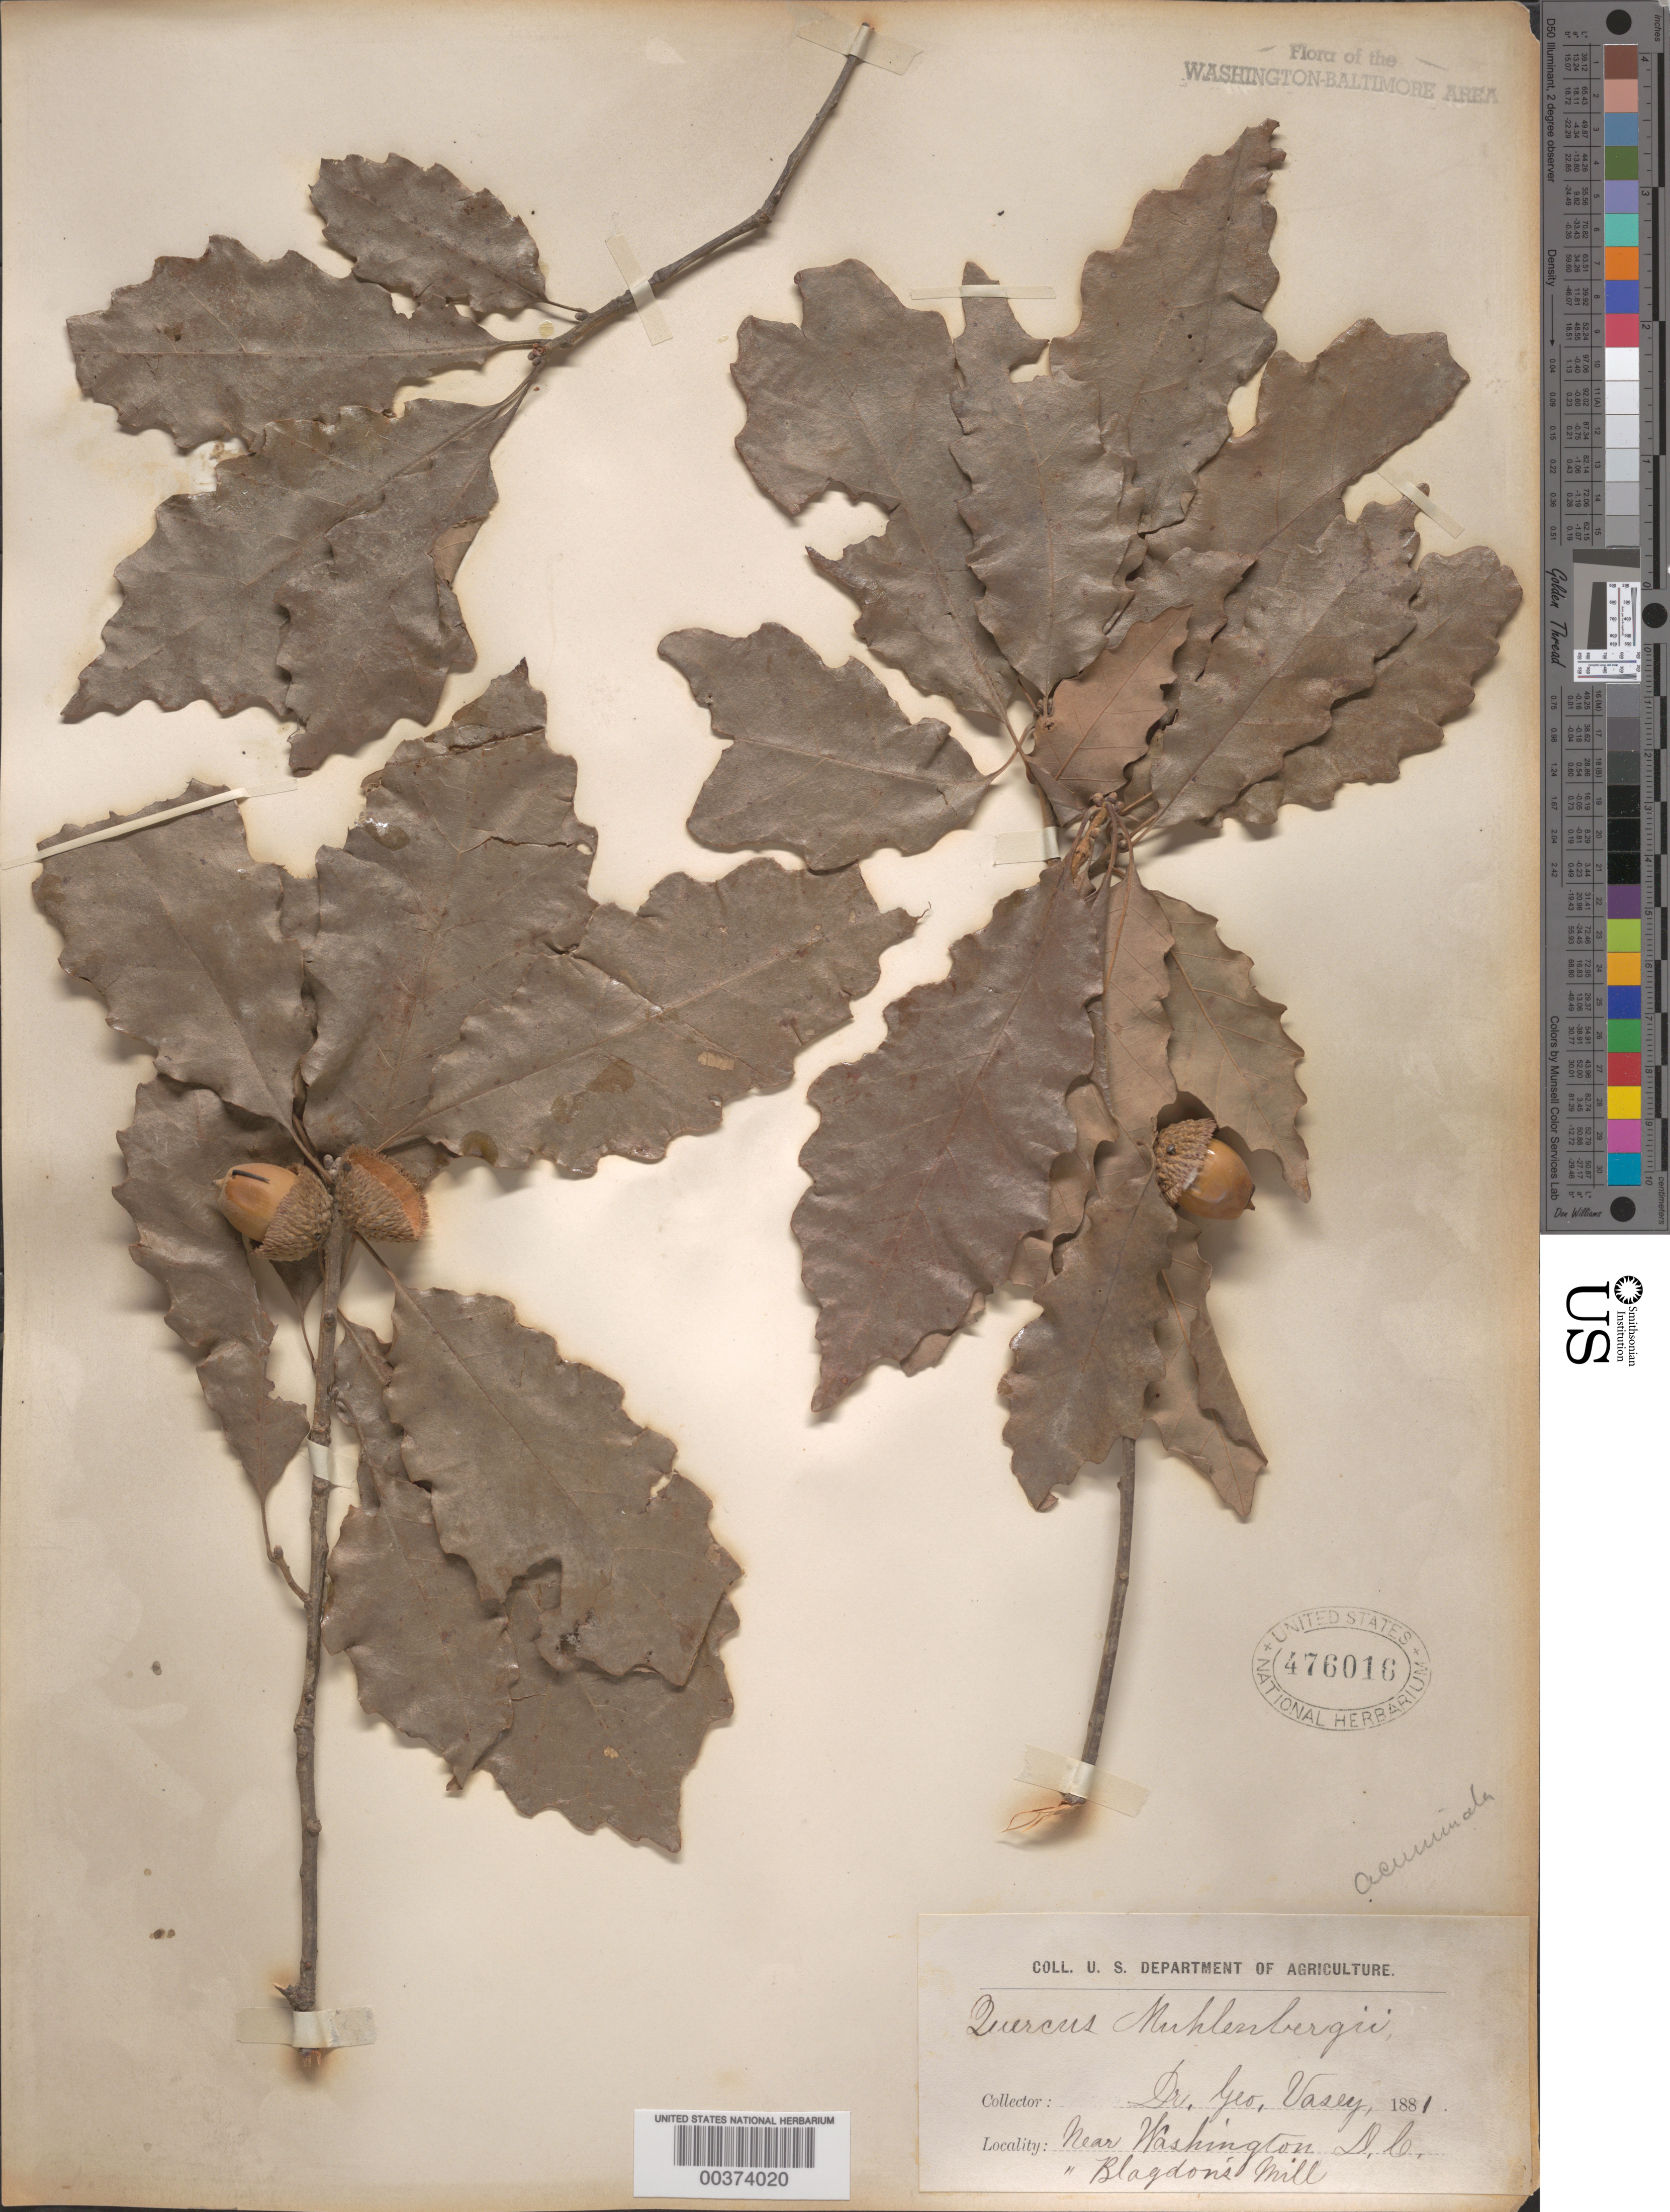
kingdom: Plantae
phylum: Tracheophyta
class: Magnoliopsida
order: Fagales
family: Fagaceae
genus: Quercus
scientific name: Quercus sp.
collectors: G. Vasey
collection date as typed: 1881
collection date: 1881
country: United States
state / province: District of Columbia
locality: Blagdon's Mill Rock Creek Park and vicinity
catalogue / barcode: US 476016